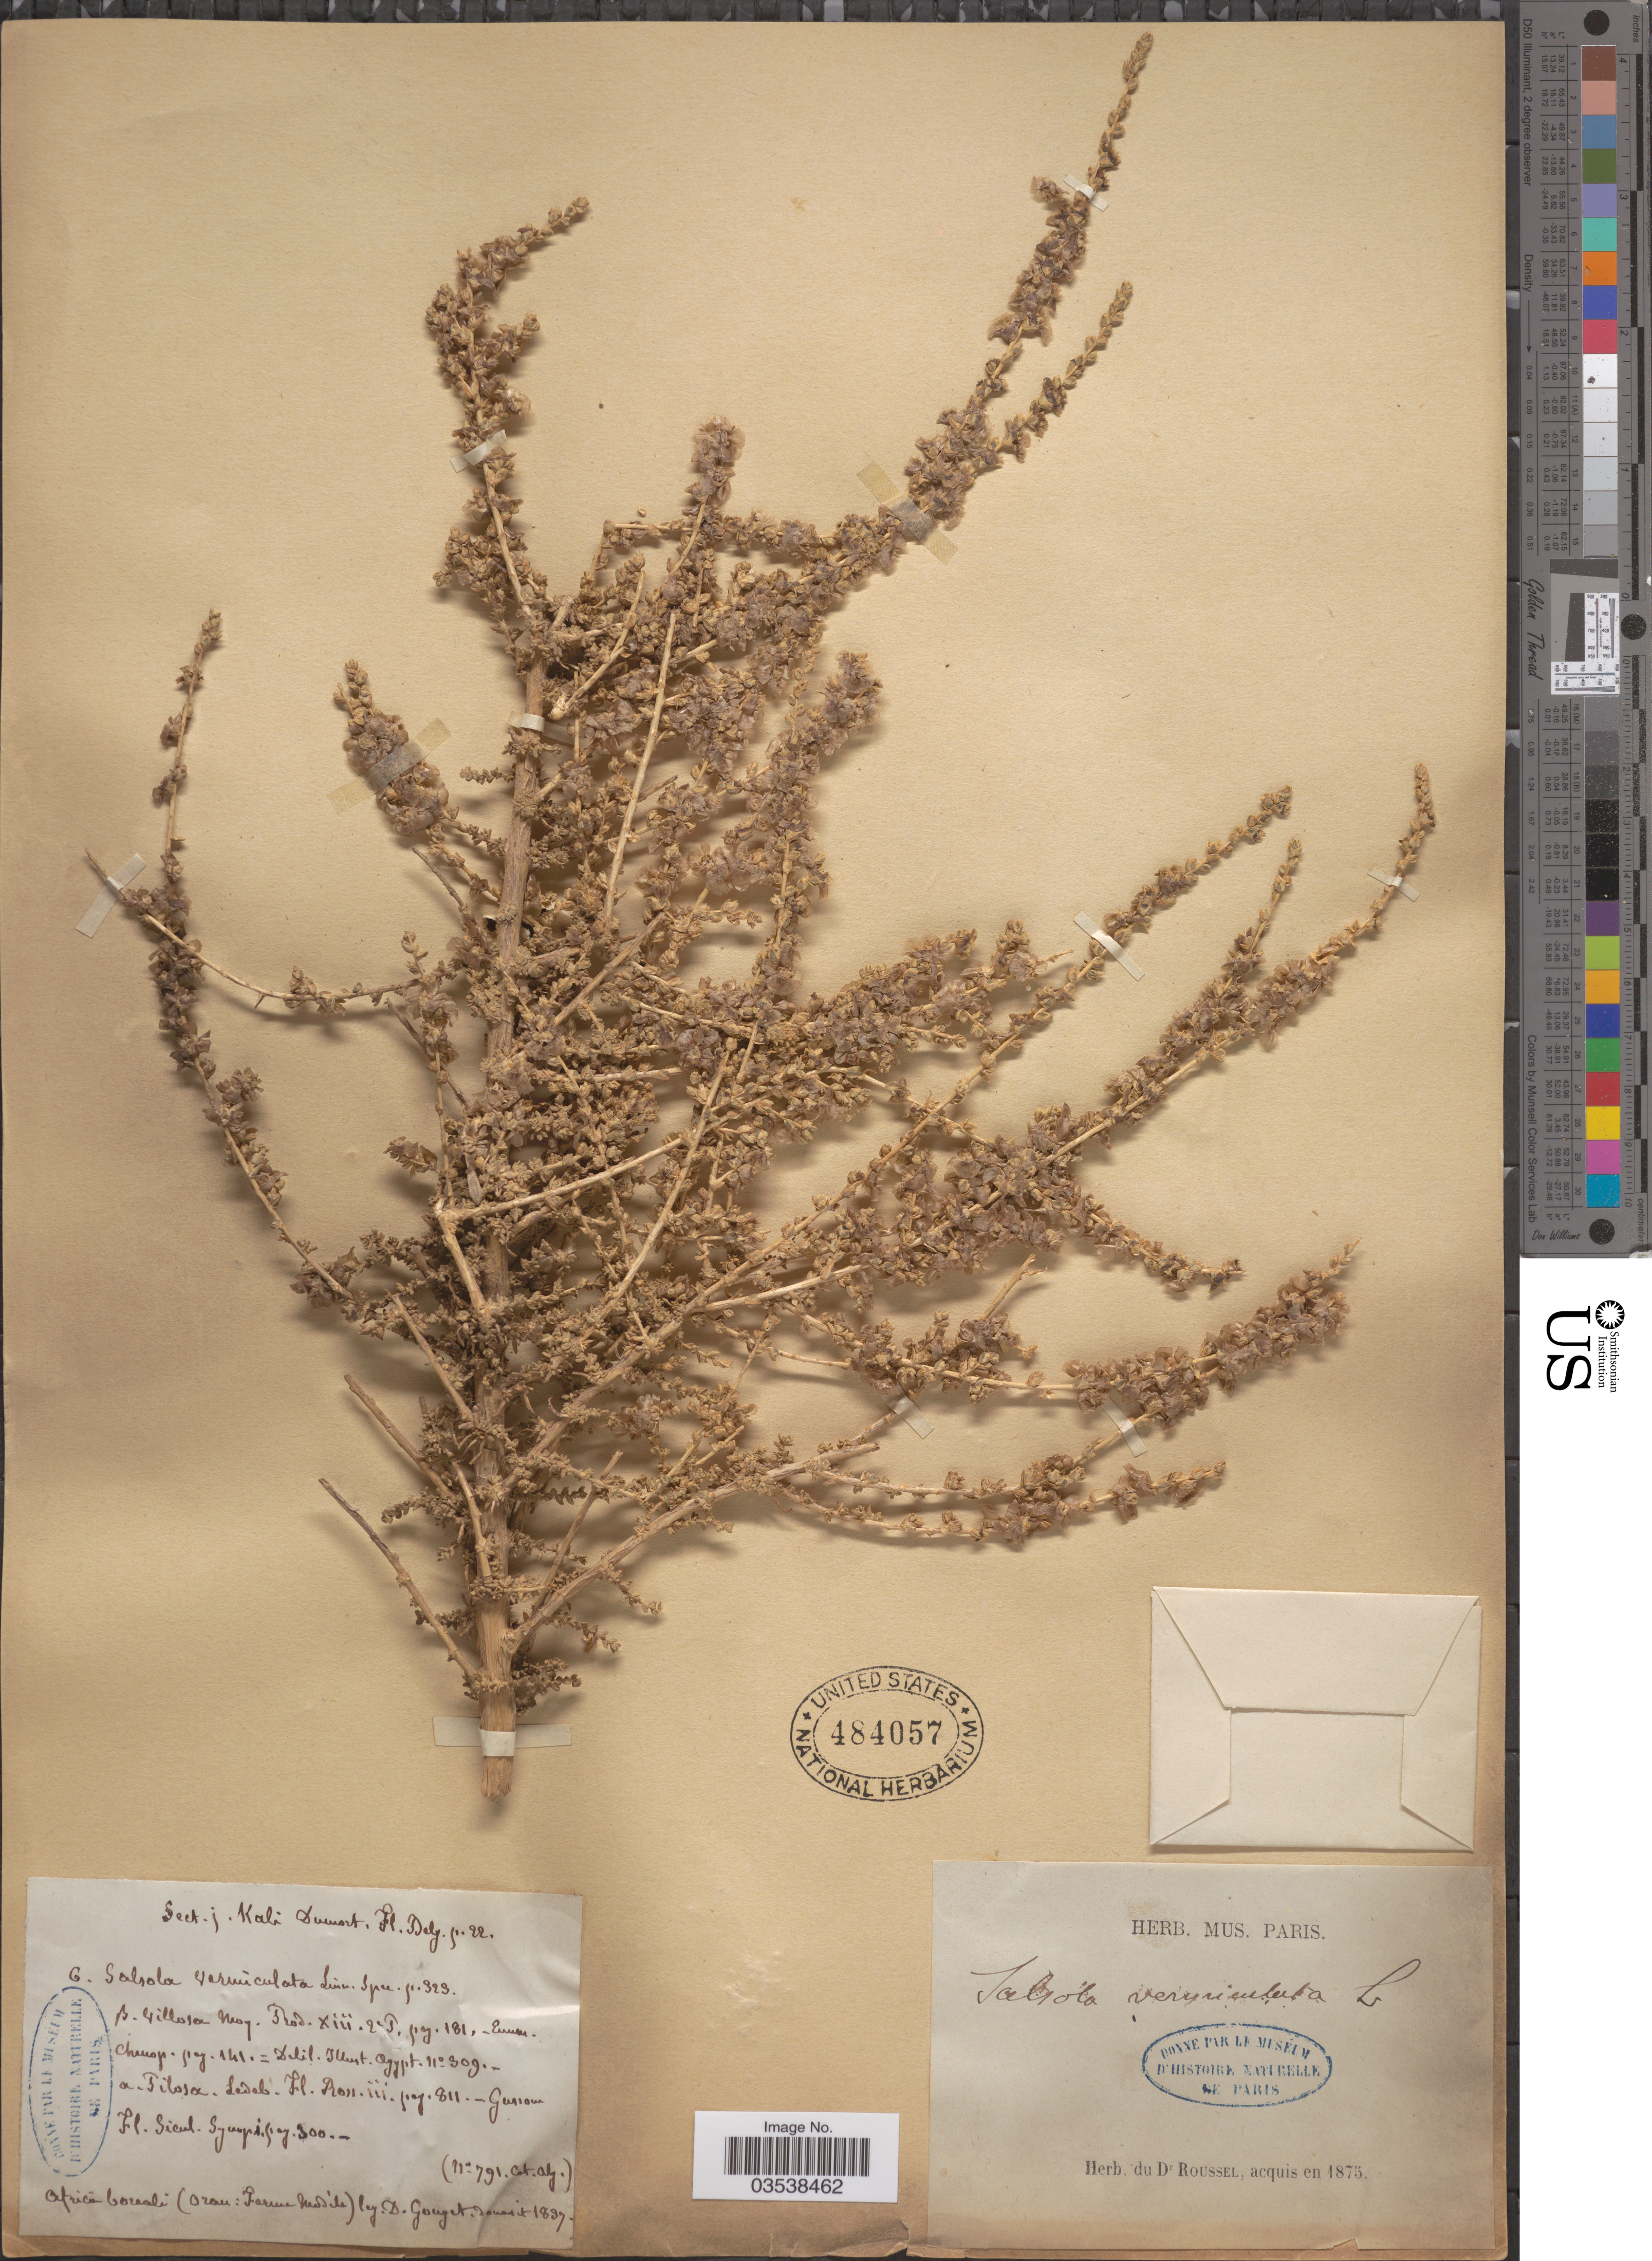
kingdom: Plantae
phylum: Tracheophyta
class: Magnoliopsida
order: Caryophyllales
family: Amaranthaceae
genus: Caroxylon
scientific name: Caroxylon vermiculatum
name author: (L.) Akhani & Roalson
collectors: D. Gouget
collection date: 1837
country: Algeria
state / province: Oran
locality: Africá boreali (Oran: Farme Modile).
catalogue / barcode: US 484057